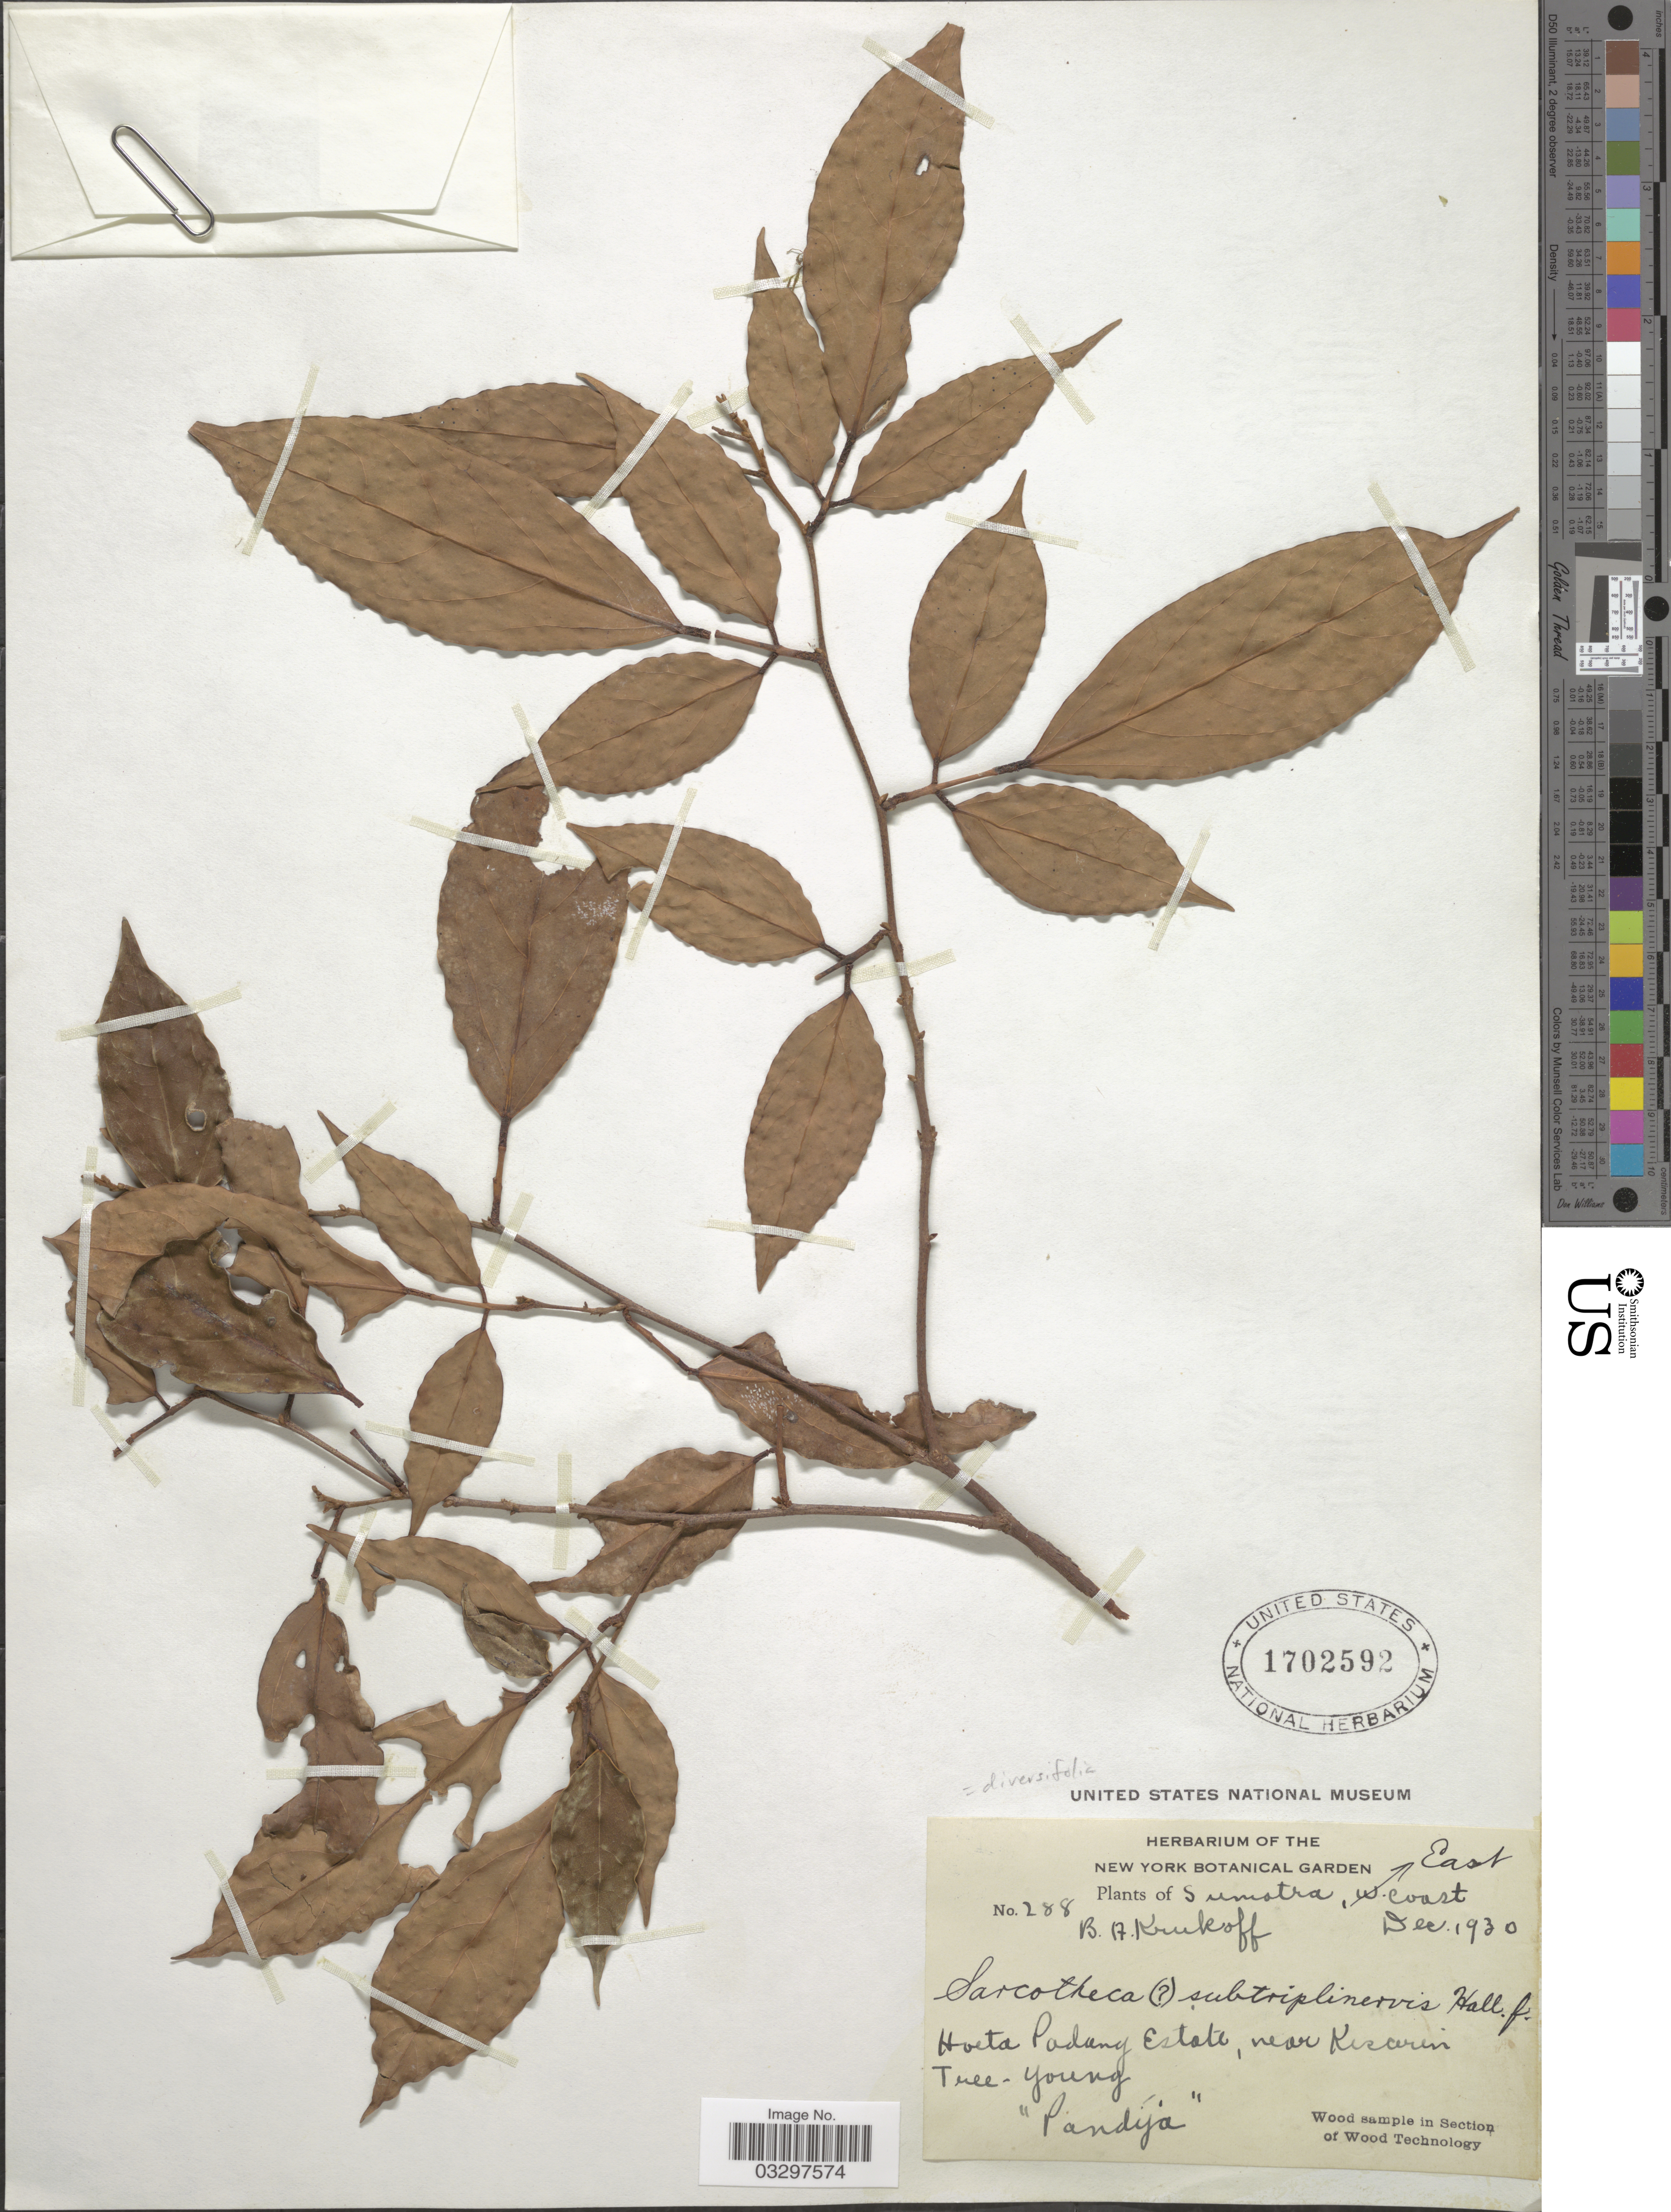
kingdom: Plantae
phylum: Tracheophyta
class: Magnoliopsida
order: Oxalidales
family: Oxalidaceae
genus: Sarcotheca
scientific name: Sarcotheca diversifolia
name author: (Miq.) Hallier f.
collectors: B. A. Krukoff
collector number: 288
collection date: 1930-12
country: Indonesia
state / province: Sumatra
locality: East Coast. Hoeta Padang Estate, near Kisaren.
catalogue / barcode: US 1702592